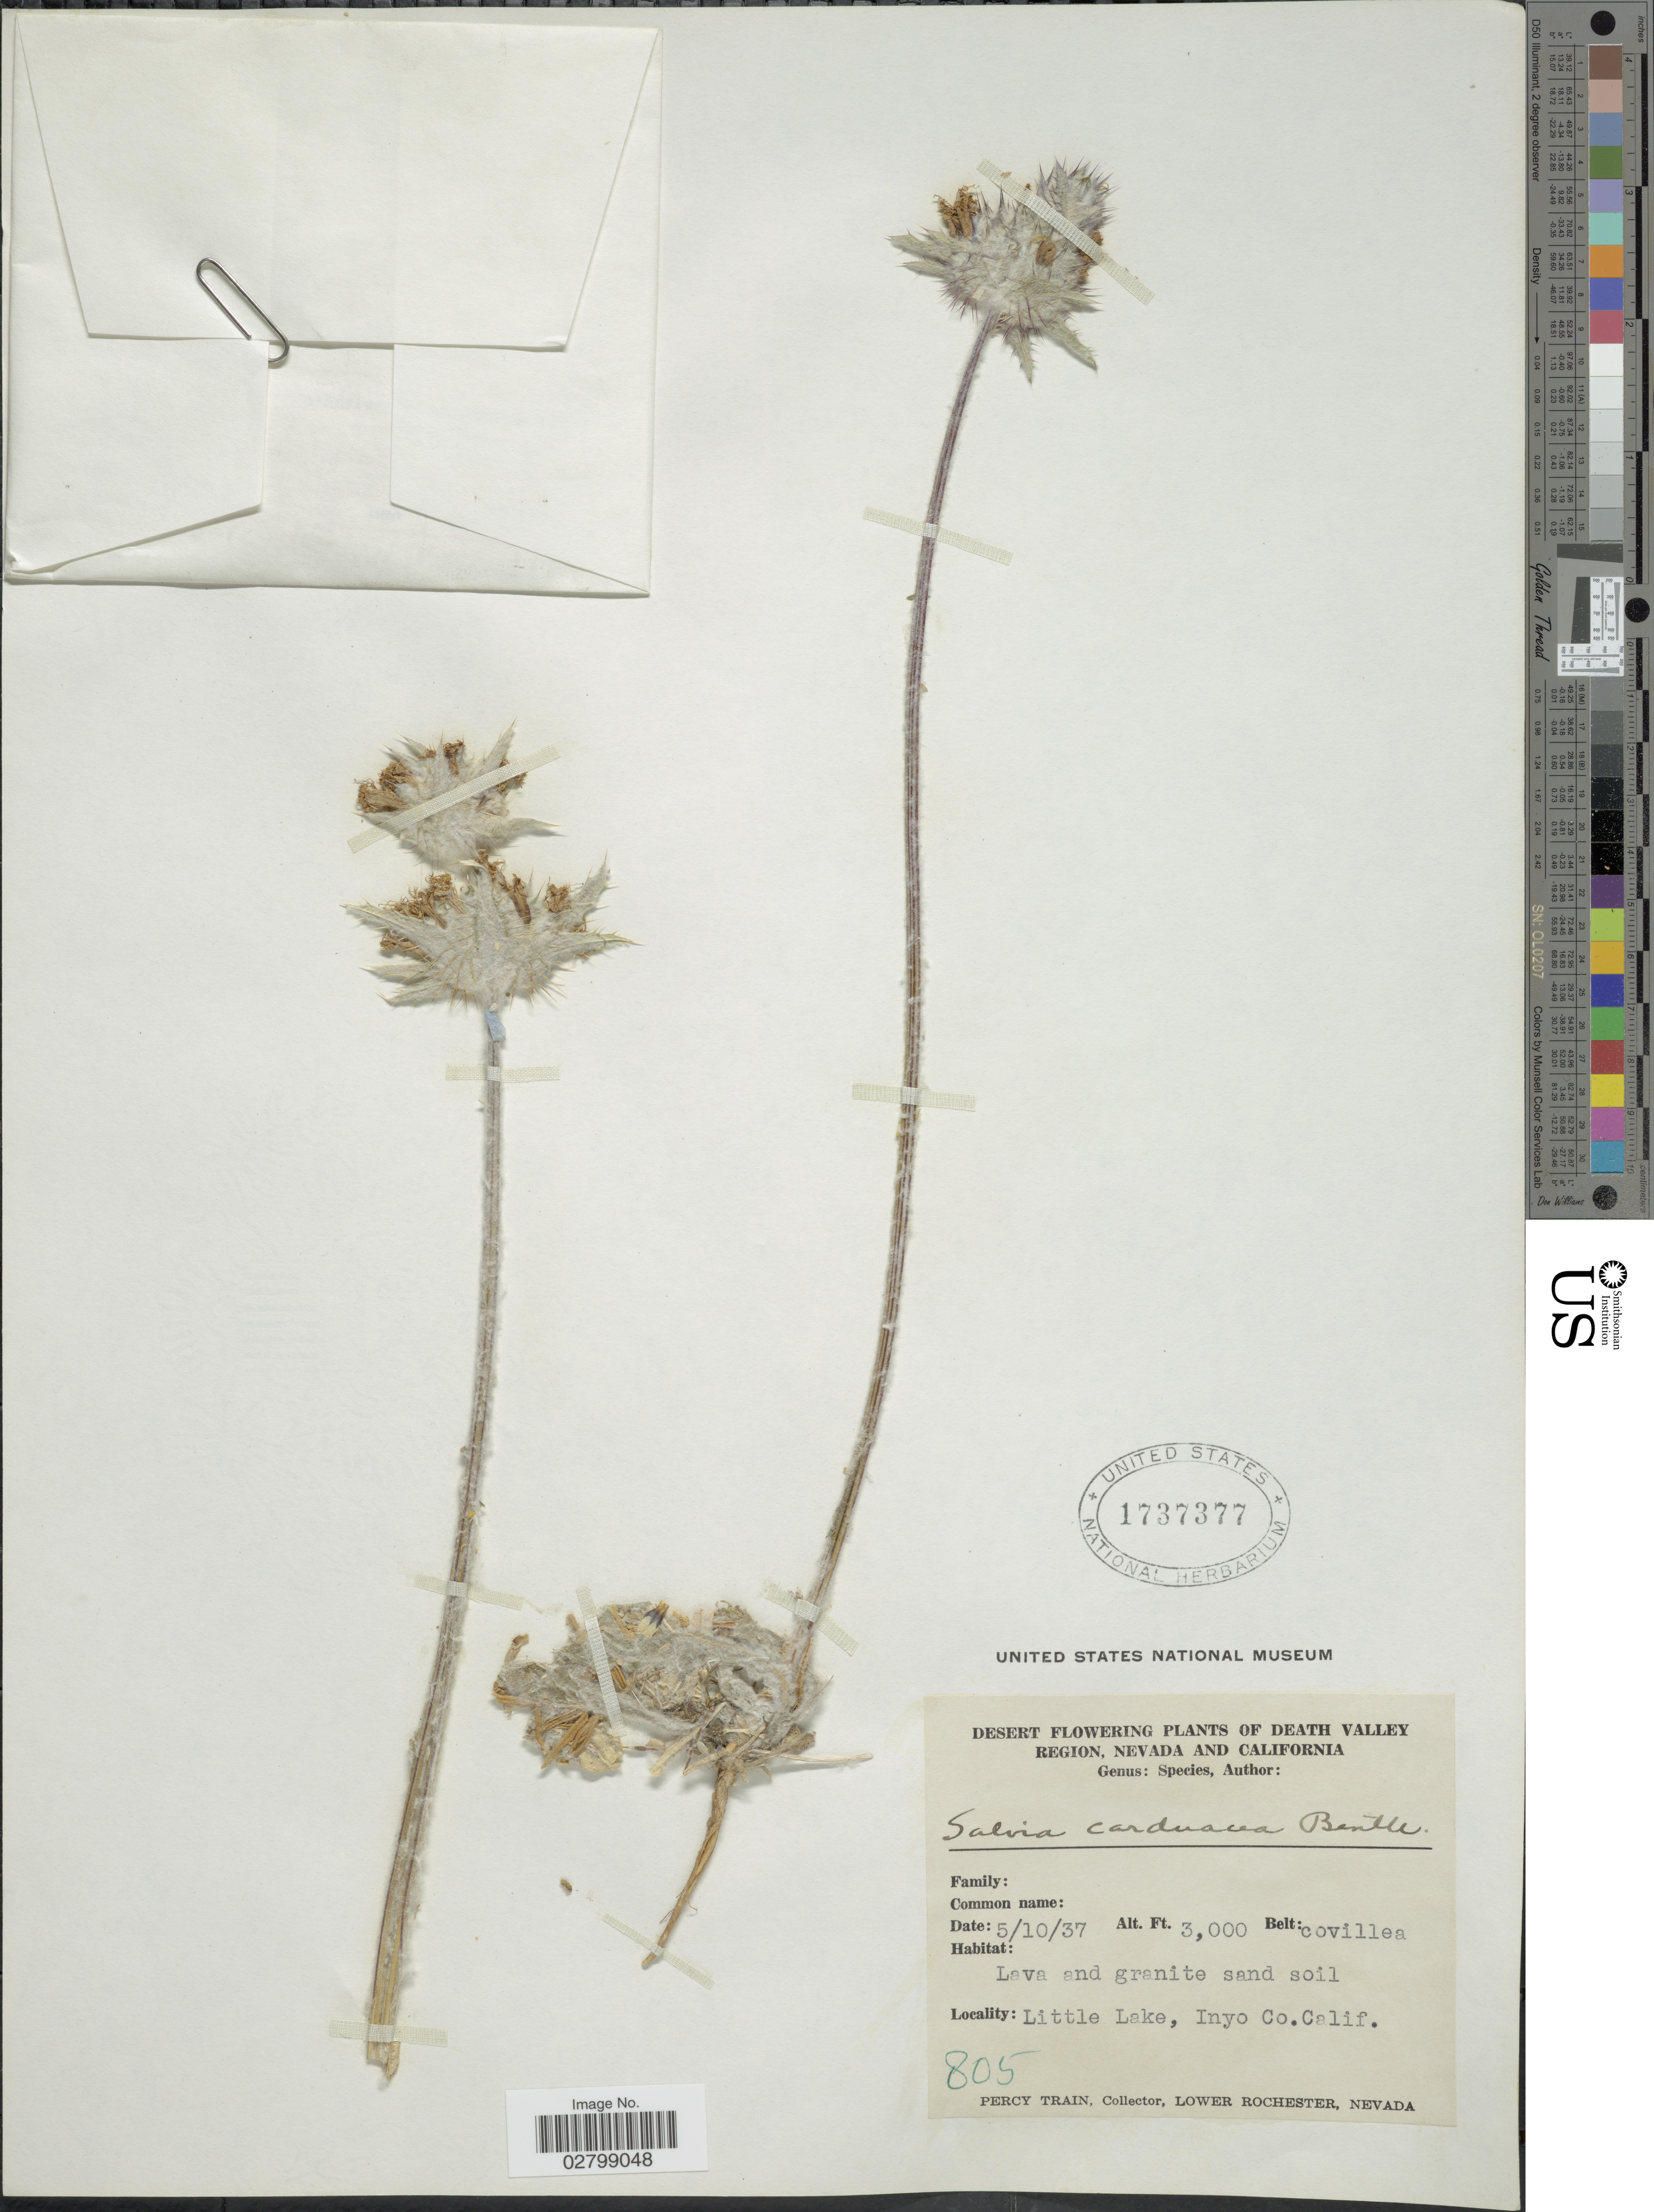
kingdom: Plantae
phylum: Tracheophyta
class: Magnoliopsida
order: Lamiales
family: Lamiaceae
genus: Salvia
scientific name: Salvia carduacea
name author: Benth.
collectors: P. Train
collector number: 805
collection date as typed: Transcribed d/m/y: 10/5/37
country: United States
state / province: California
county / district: Inyo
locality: Death Valley Region. Little Lake, Inyo Co.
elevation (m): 914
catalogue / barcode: US 1737377